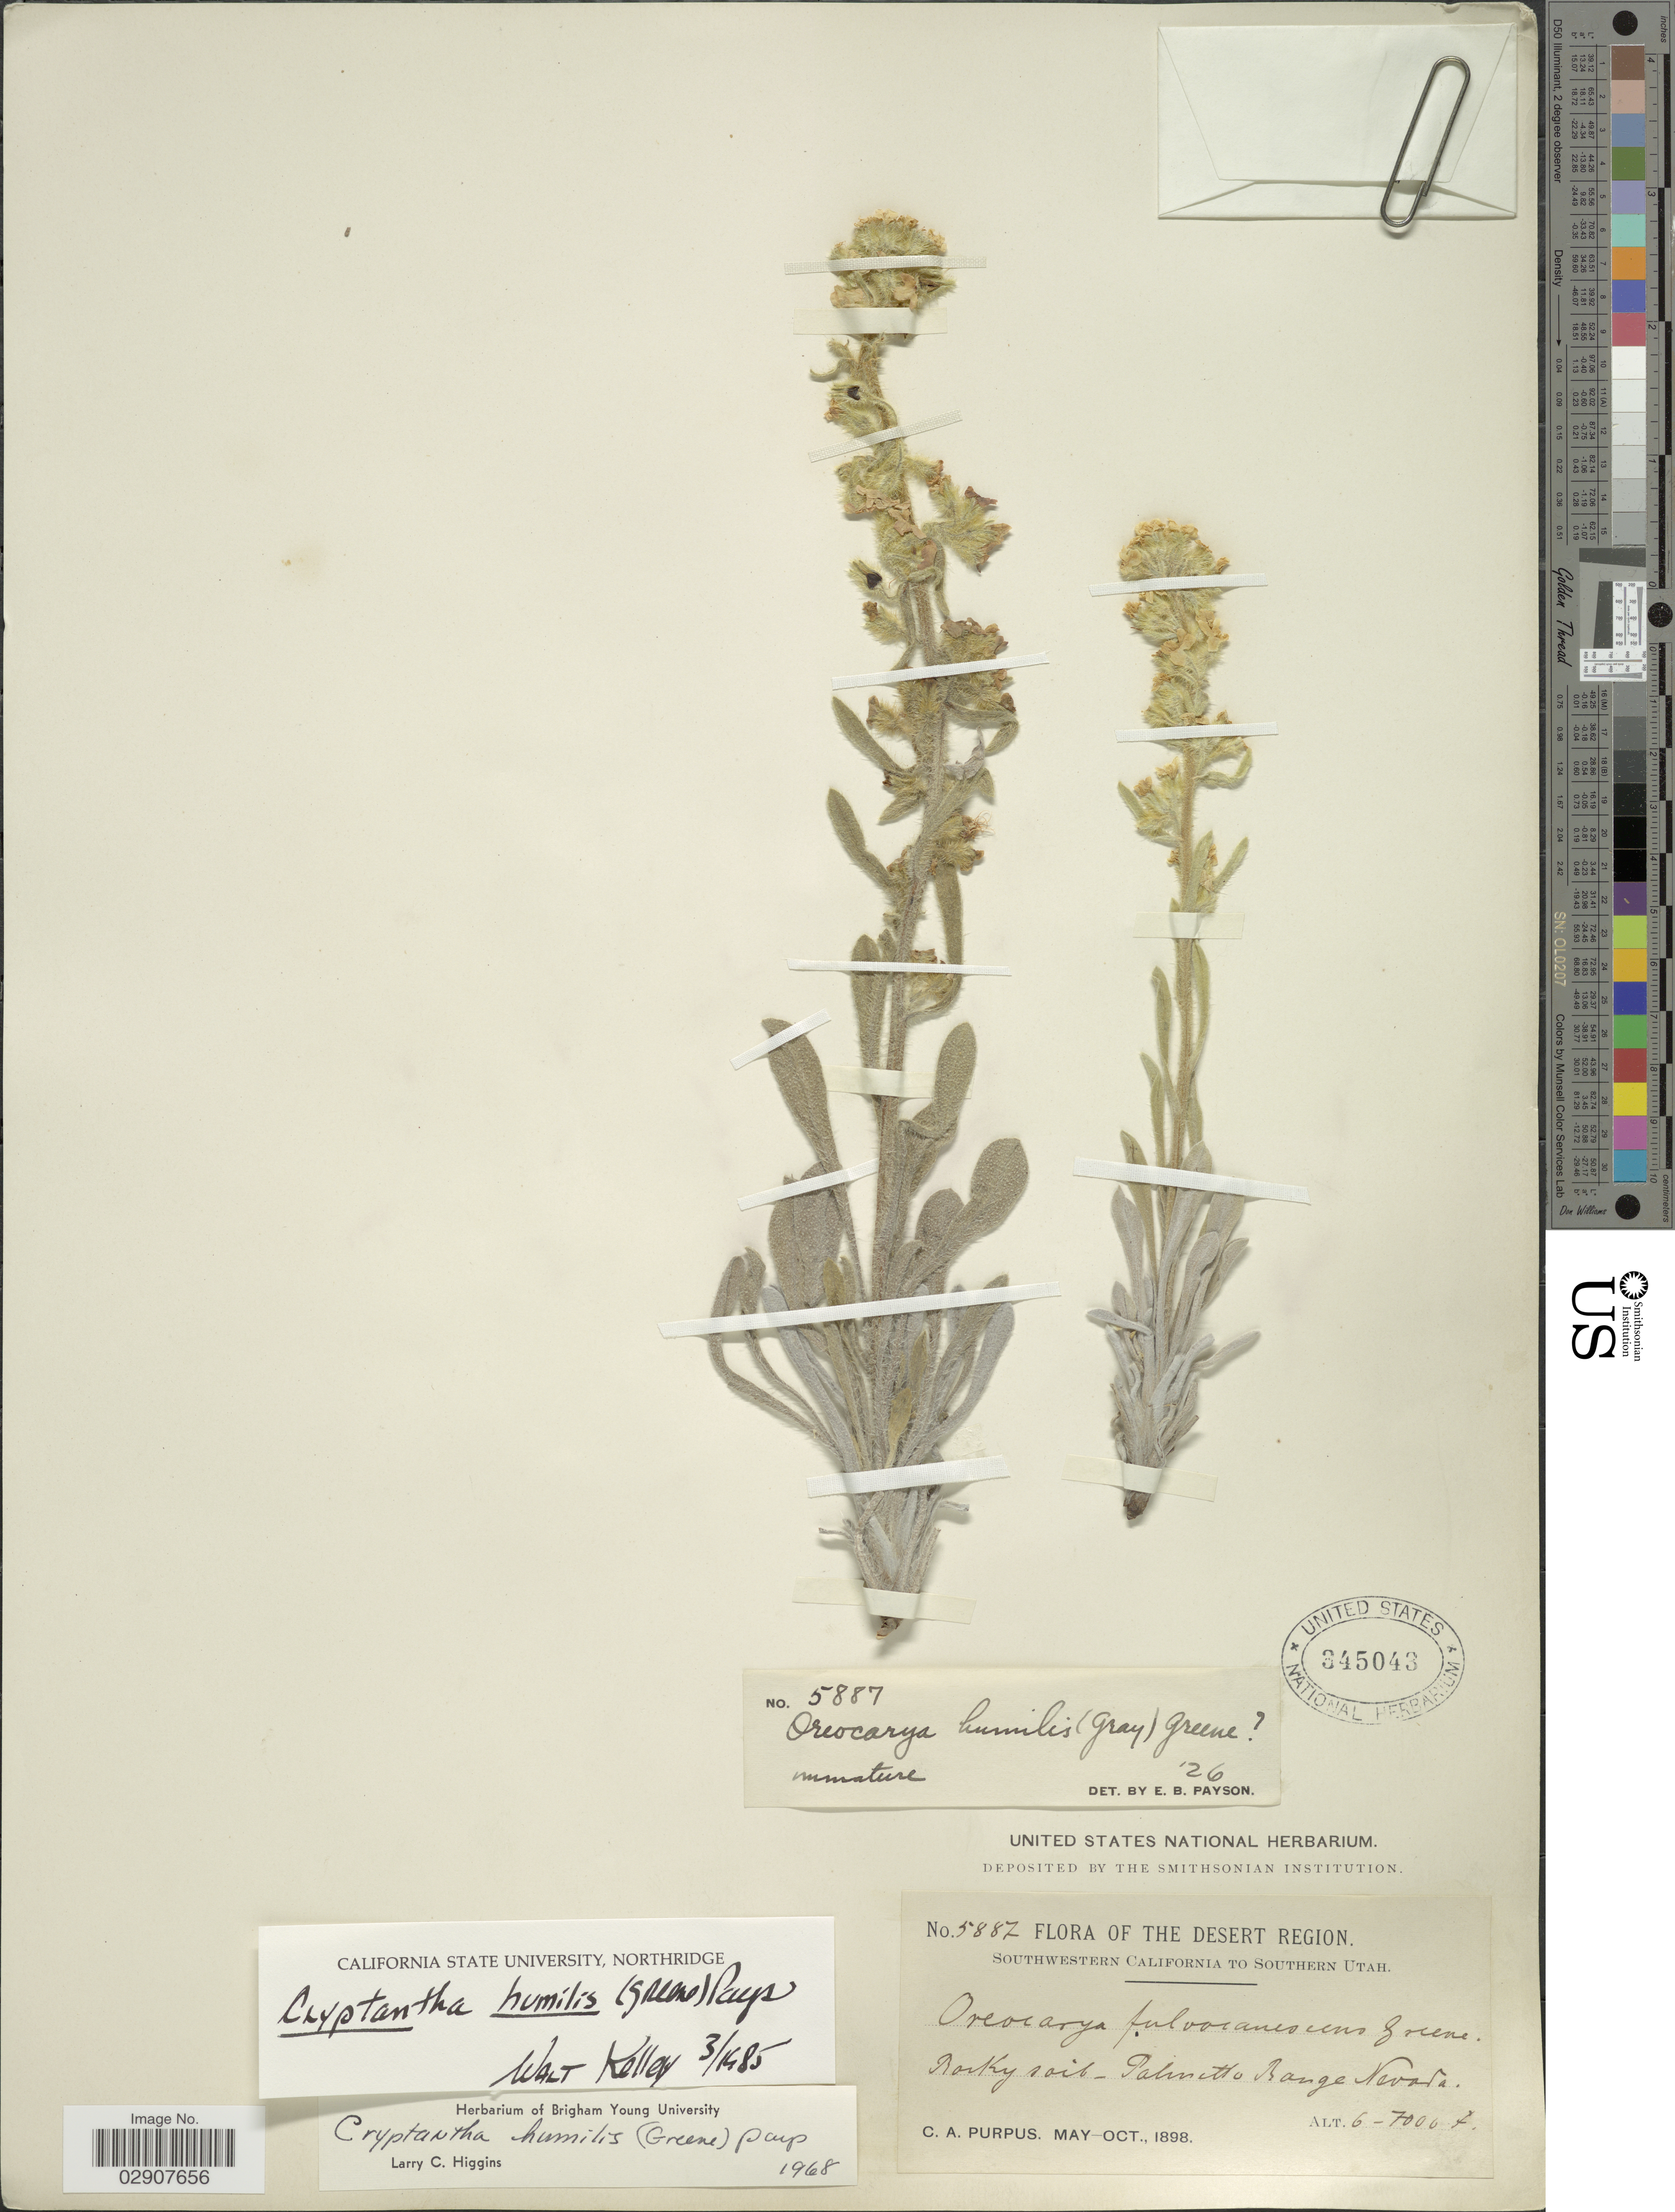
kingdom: Plantae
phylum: Tracheophyta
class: Magnoliopsida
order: Boraginales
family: Boraginaceae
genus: Cryptantha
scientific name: Cryptantha humilis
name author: (Greene) Payson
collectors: C. A. Purpus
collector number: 5887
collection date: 1898-05/1898-10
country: United States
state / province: Nevada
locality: The Desert Region, Palmetto Range Nevada.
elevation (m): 1829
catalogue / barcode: US 345043